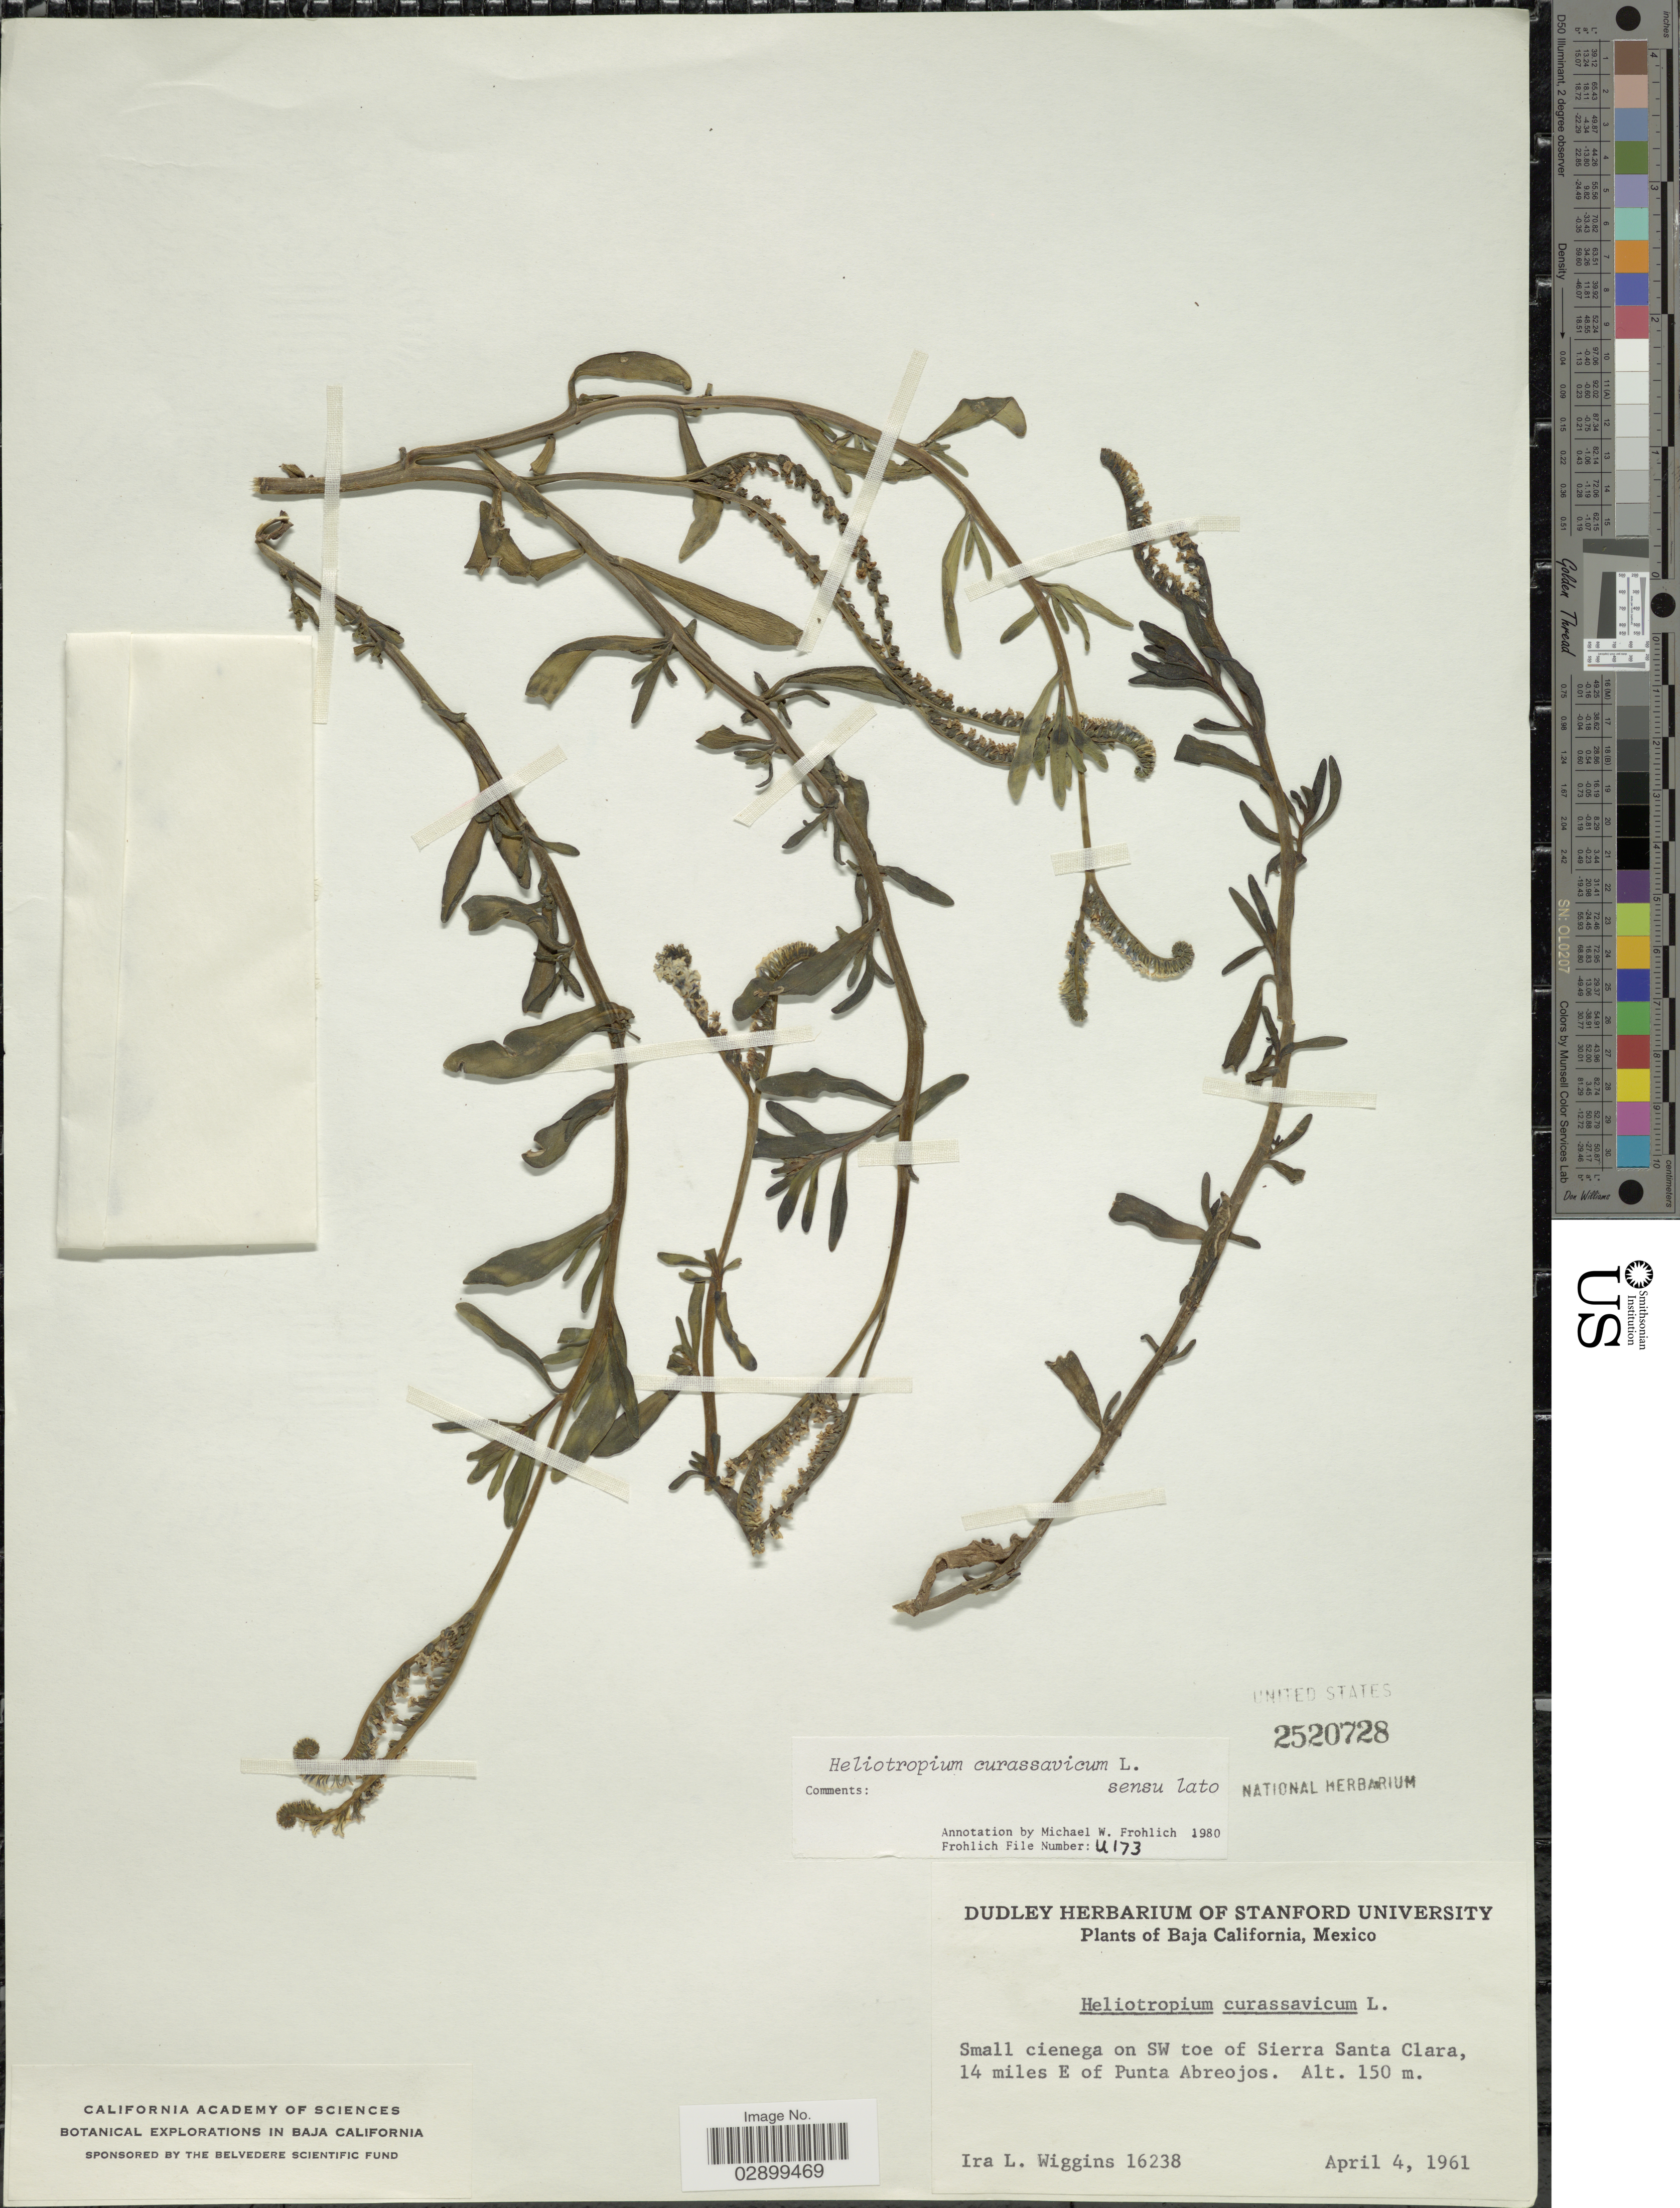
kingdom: Plantae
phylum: Tracheophyta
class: Magnoliopsida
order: Boraginales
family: Heliotropiaceae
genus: Heliotropium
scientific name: Heliotropium curassavicum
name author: L.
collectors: I. L. Wiggins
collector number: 16238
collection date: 1961-04-04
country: Mexico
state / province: Baja California Sur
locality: Small cienega on SW toe of Sierra Santa Clara, 14 miles E of Punta Abreojos.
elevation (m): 150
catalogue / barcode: US 2520728